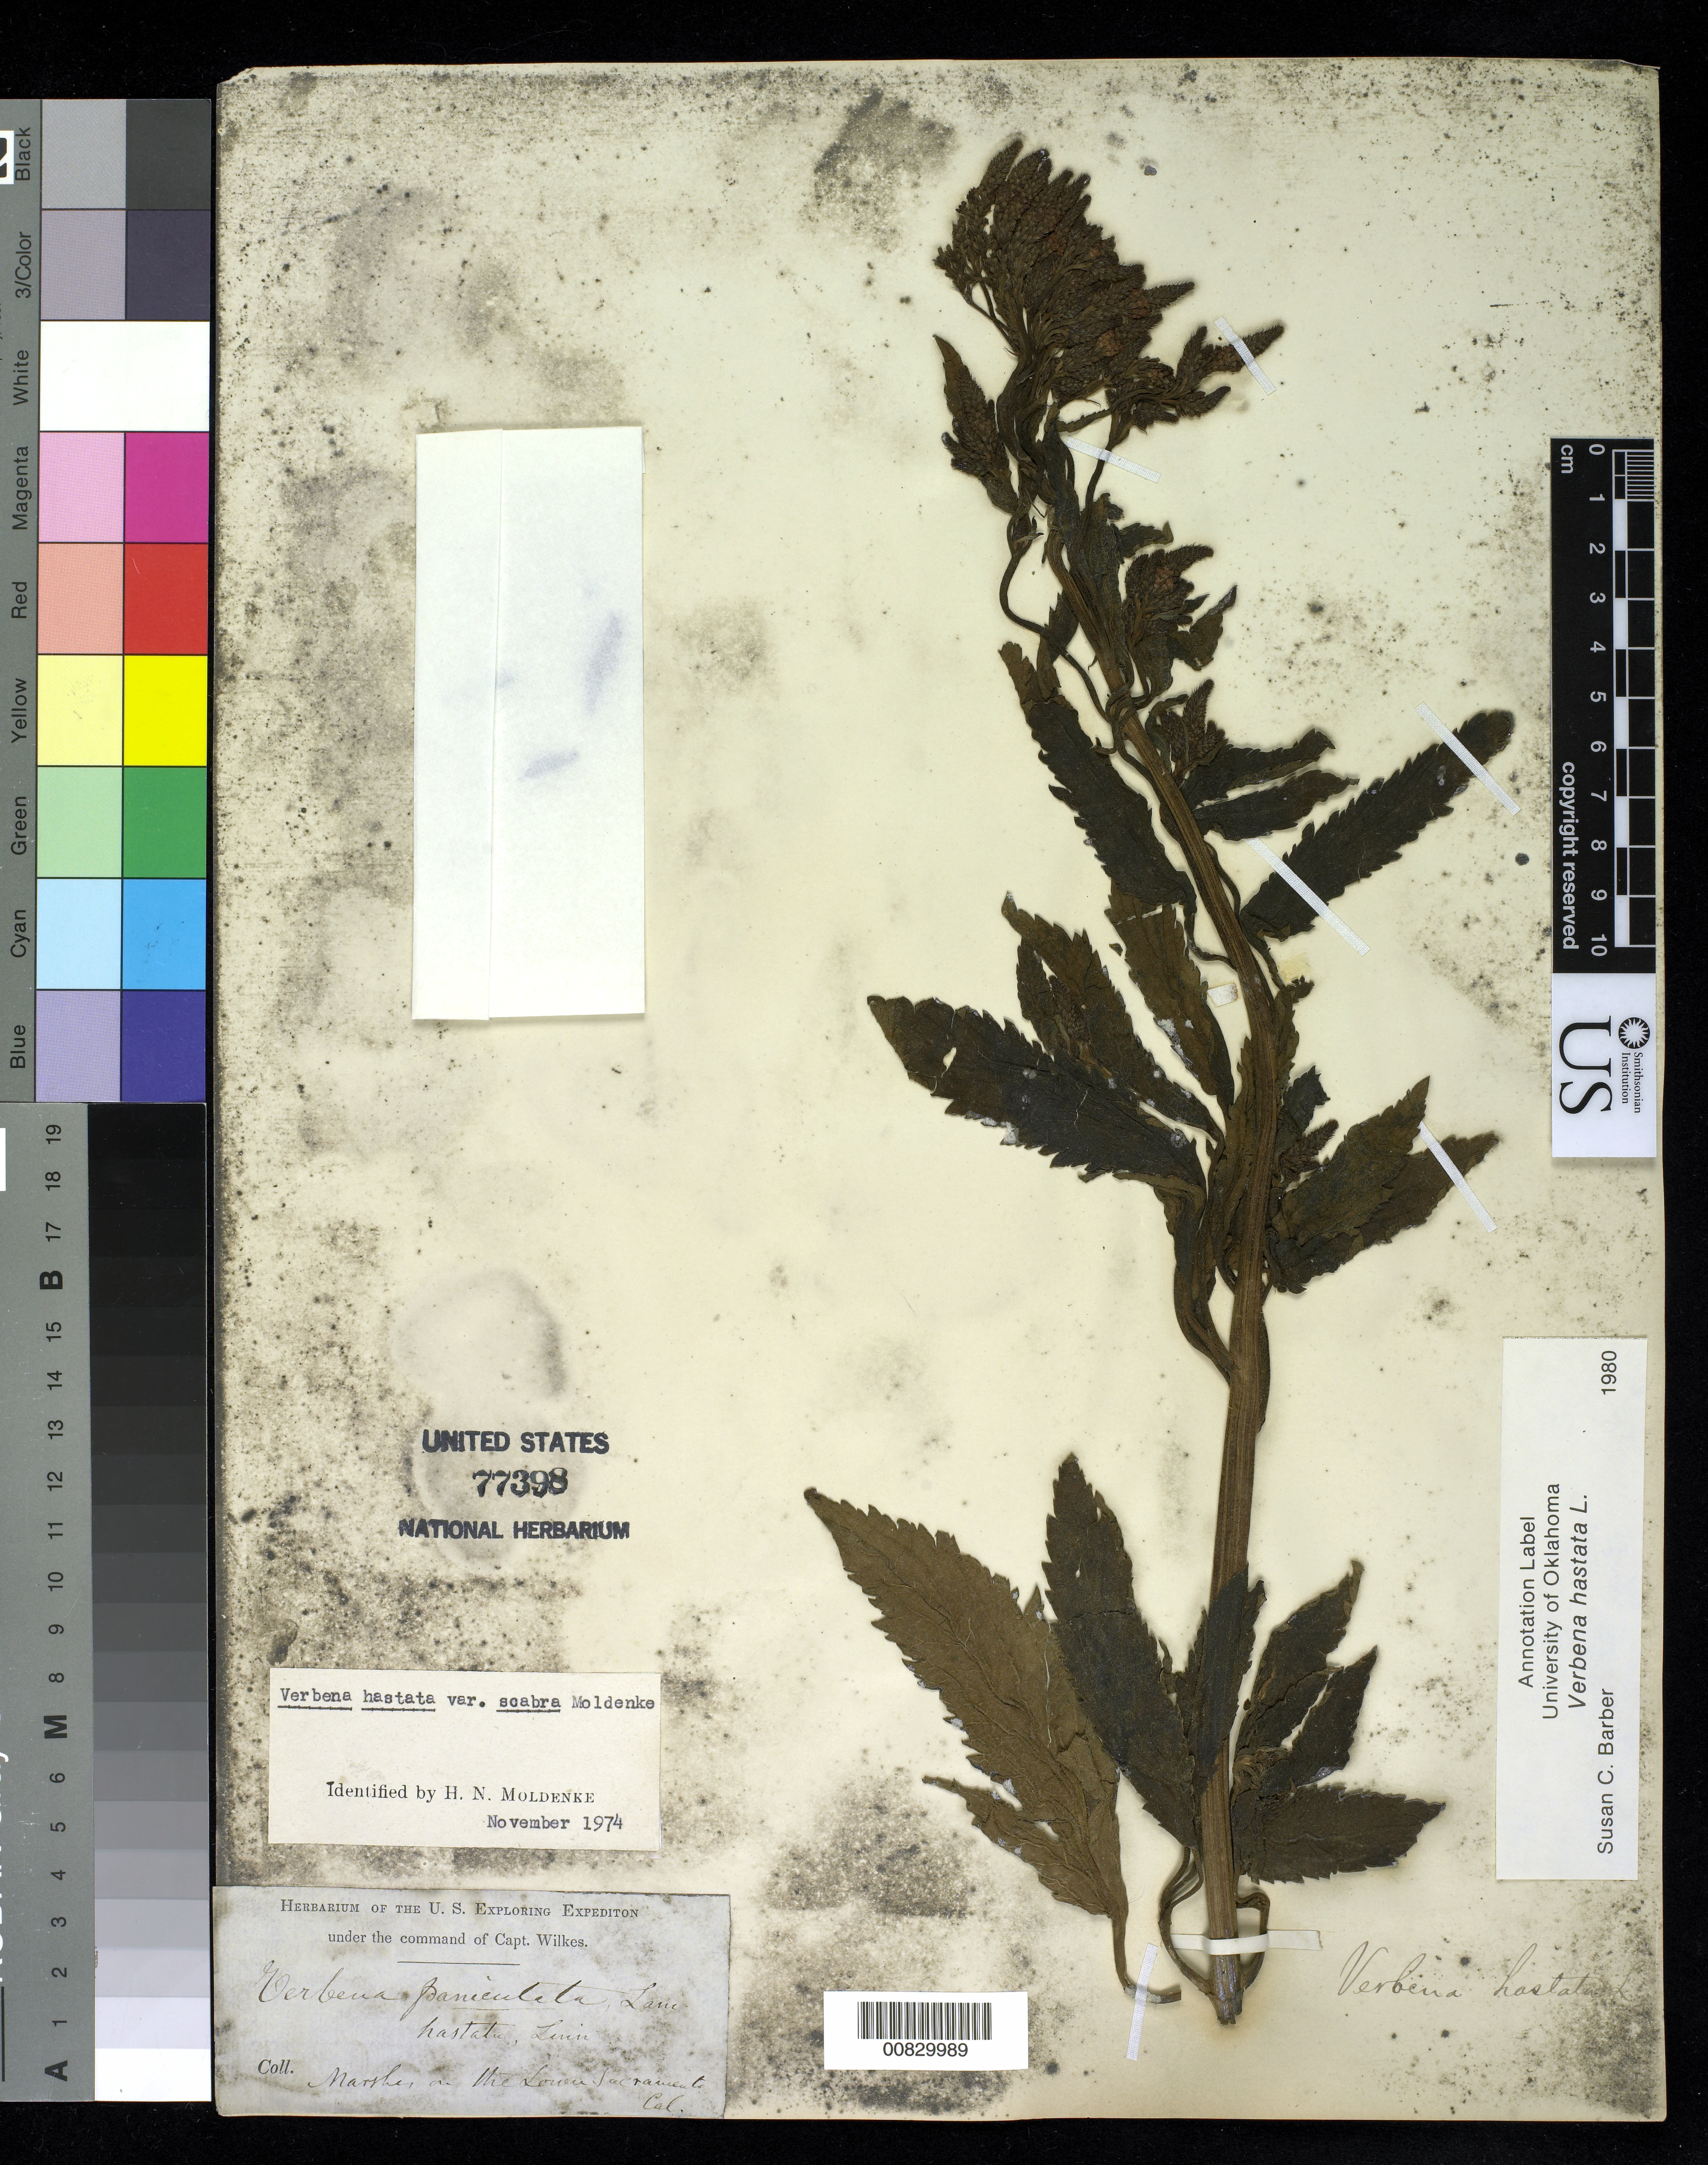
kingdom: Plantae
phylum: Tracheophyta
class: Magnoliopsida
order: Lamiales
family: Verbenaceae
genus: Verbena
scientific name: Verbena hastata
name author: L.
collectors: Wilkes Explor. Exped.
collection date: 1838/1842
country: United States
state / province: California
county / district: Sacramento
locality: Marshes on the Lower Sacramento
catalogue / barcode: US 77398